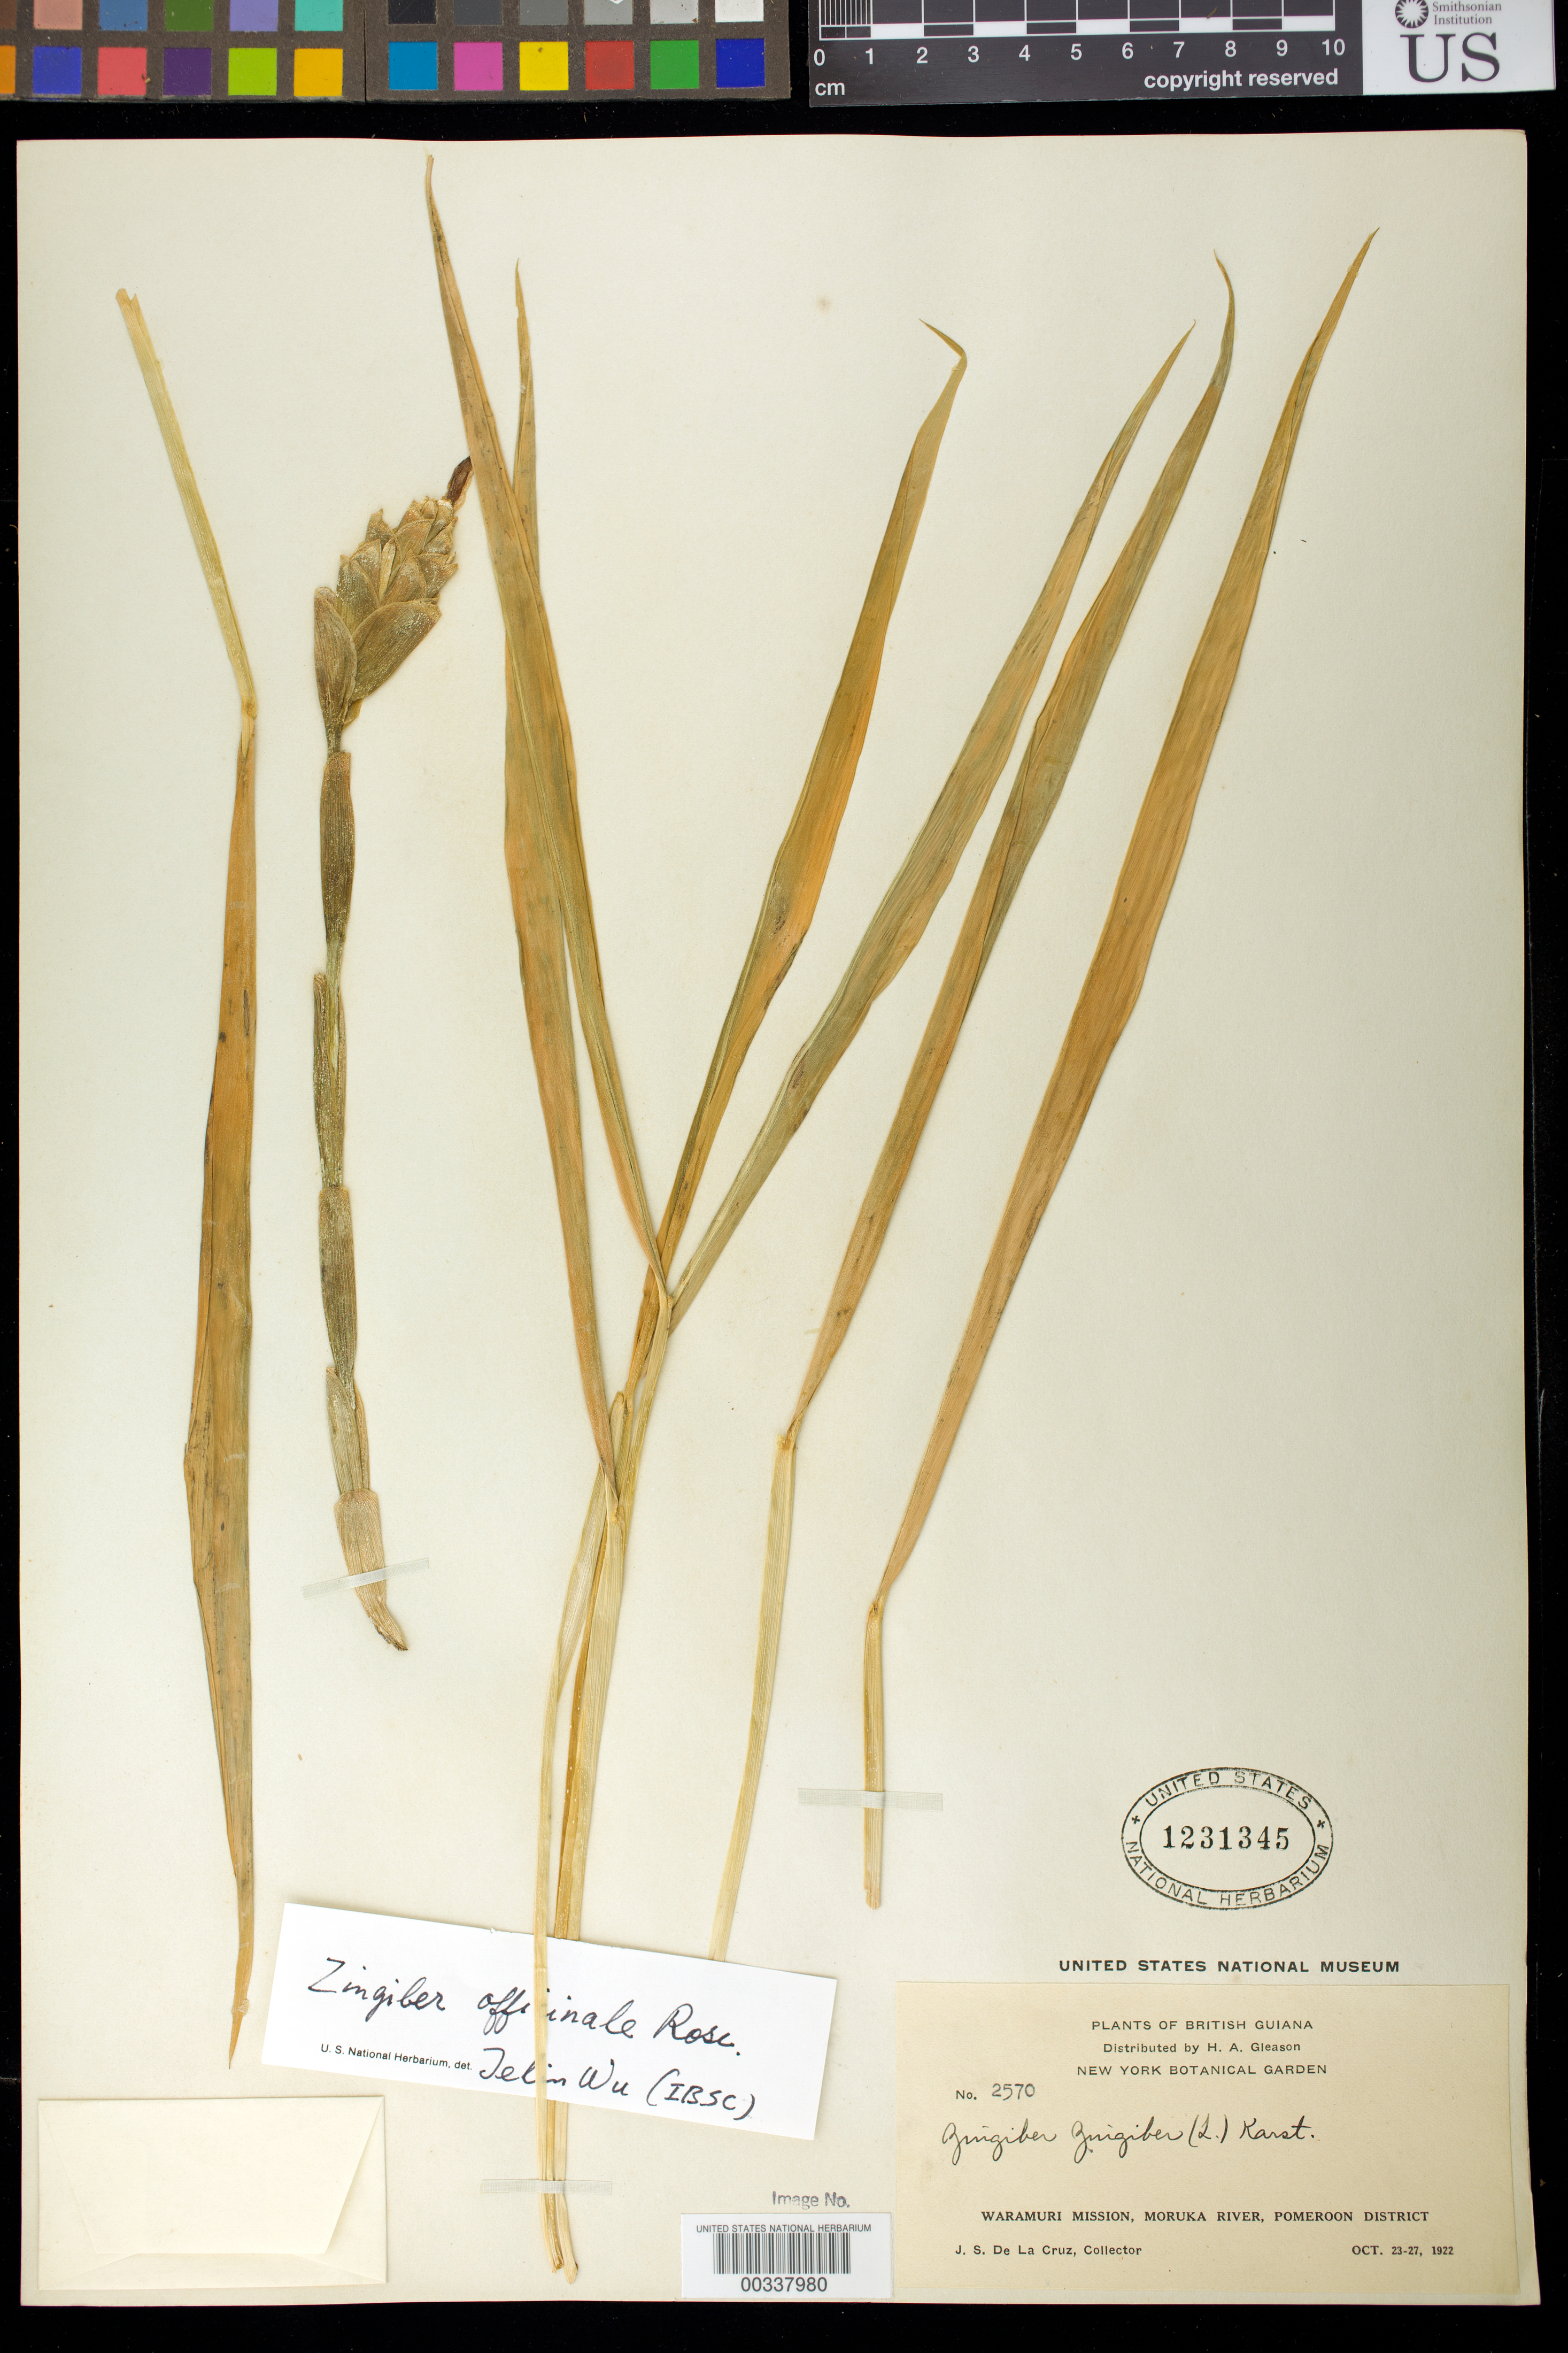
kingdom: Plantae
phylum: Tracheophyta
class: Liliopsida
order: Zingiberales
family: Zingiberaceae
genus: Zingiber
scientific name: Zingiber officinale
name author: Roscoe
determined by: Wu, Te-Ling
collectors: J. S. de la Cruz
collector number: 2570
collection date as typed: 23 Oct 1922 to 27 Oct 1922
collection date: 1922-10-23/1922-10-27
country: Guyana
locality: Waramuri mission, moruka river, pomeroon dist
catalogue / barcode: US 1231345